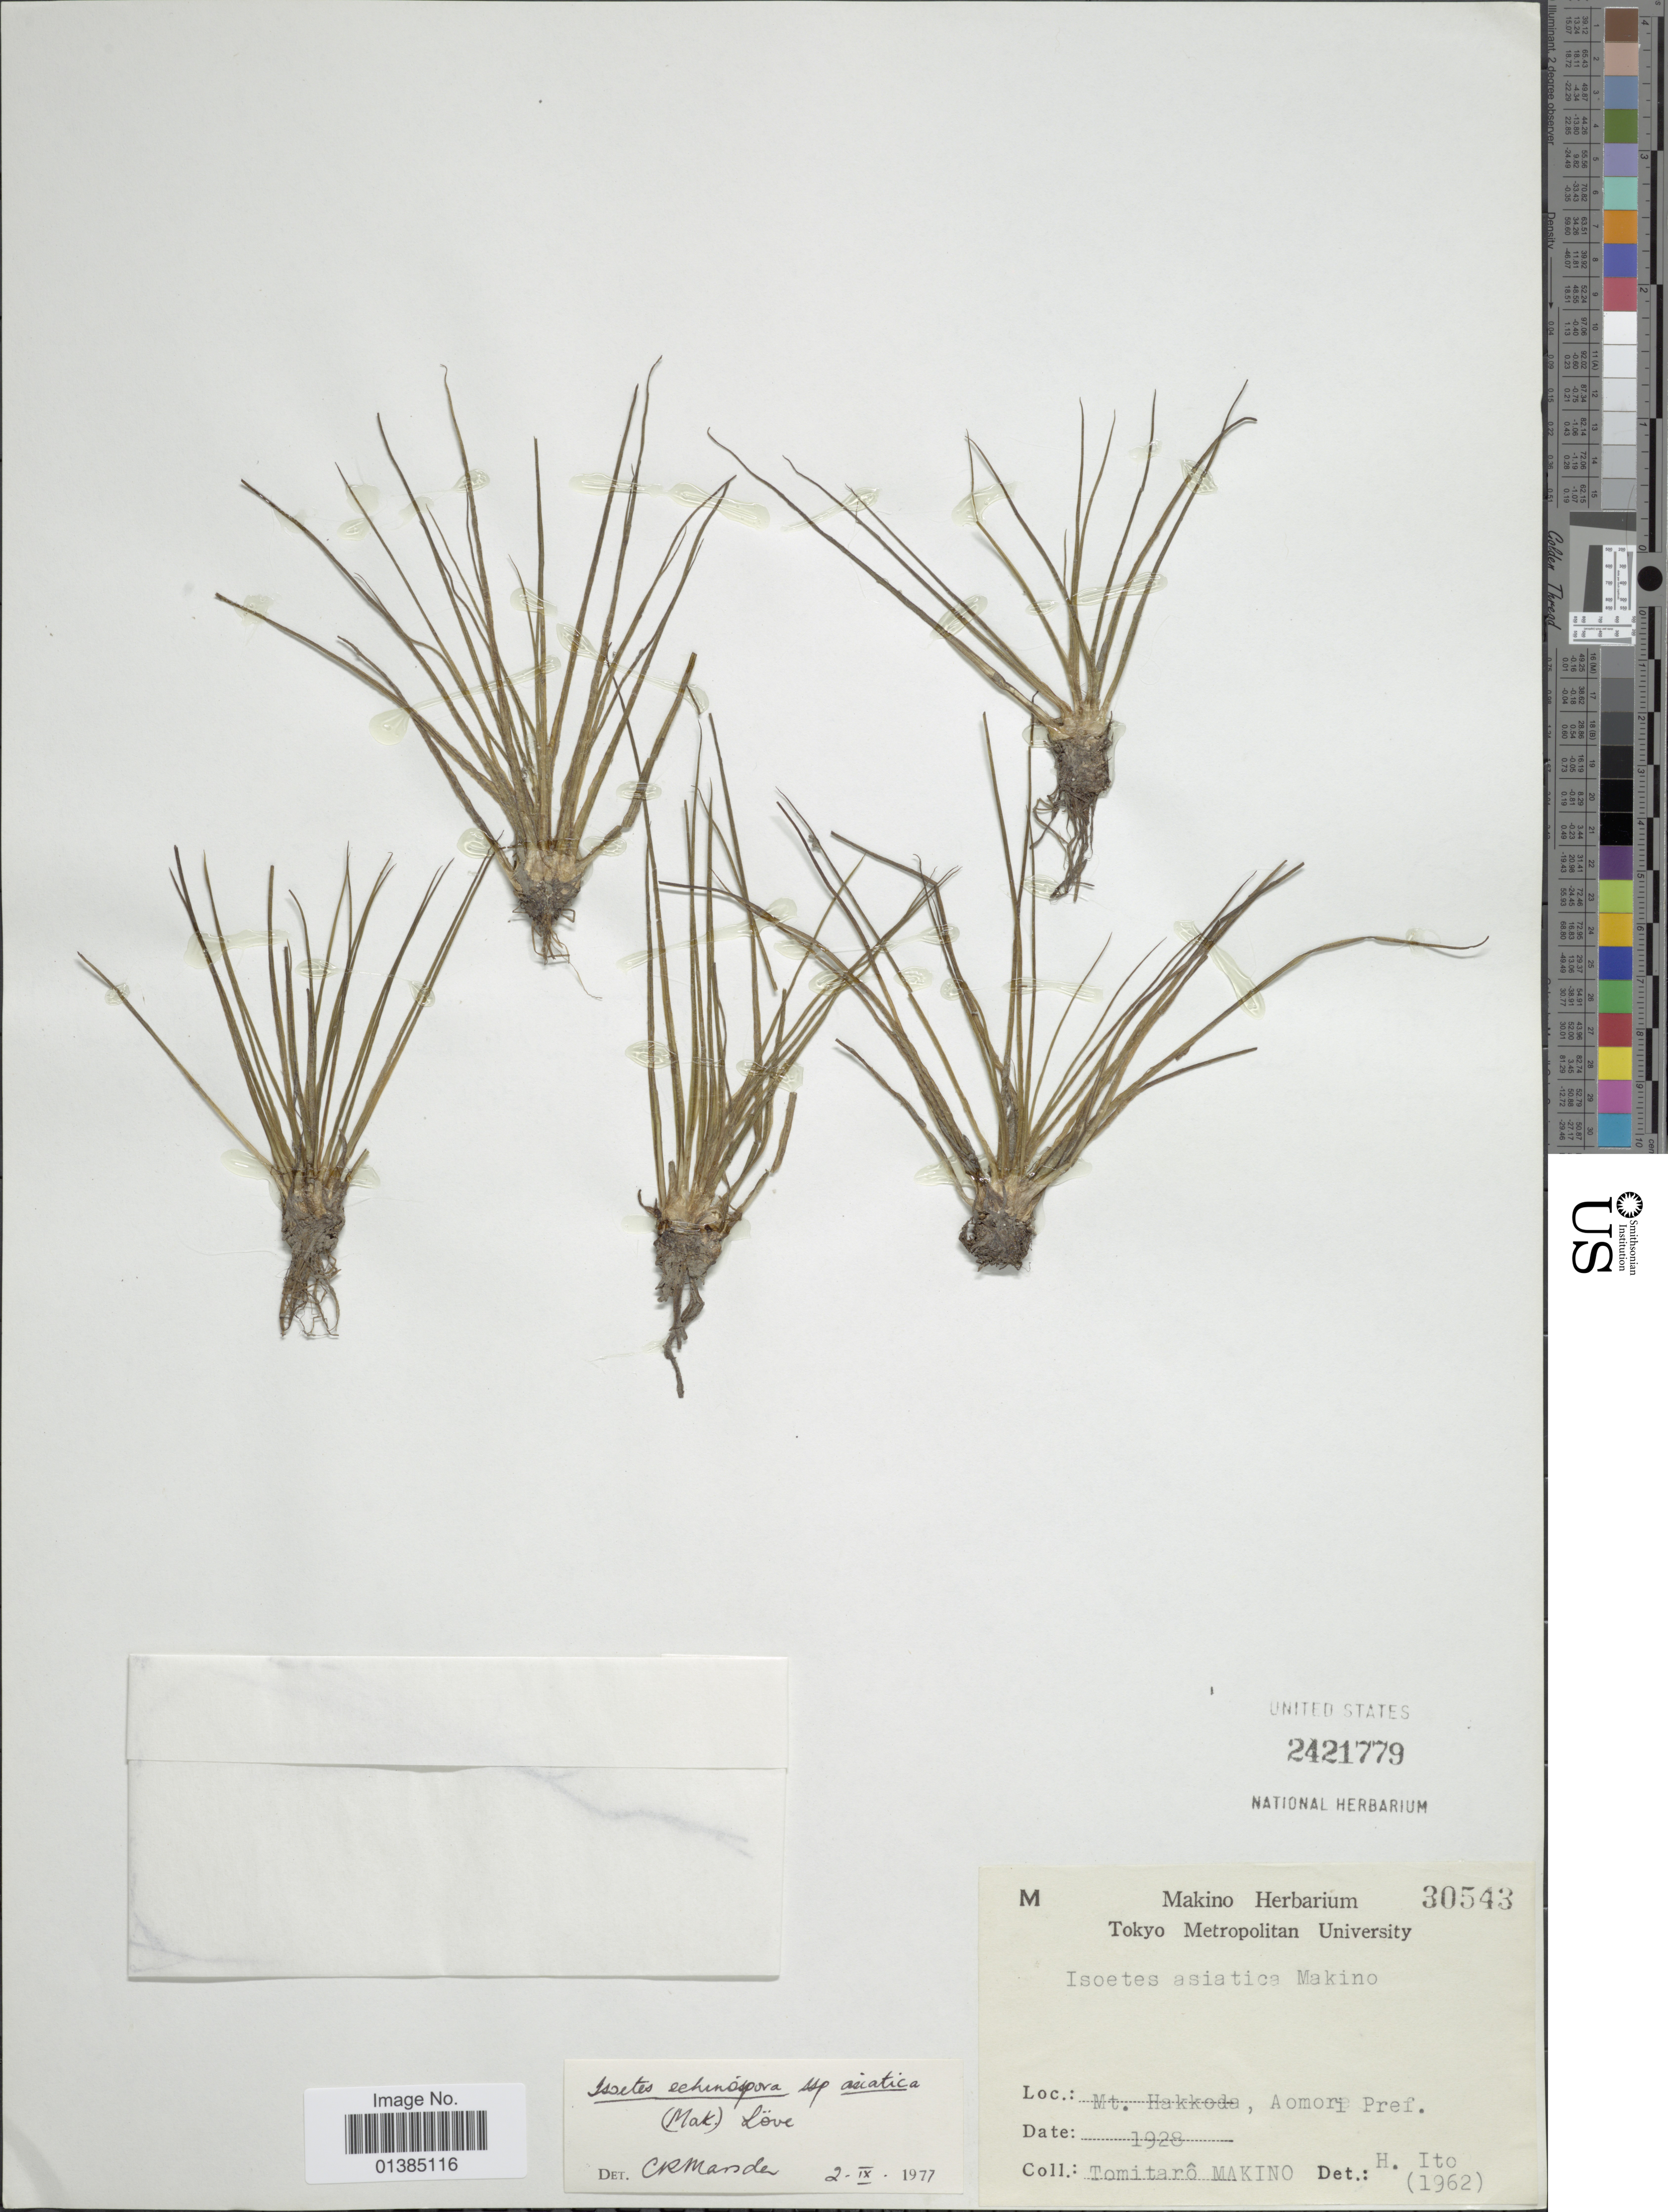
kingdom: Plantae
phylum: Tracheophyta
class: Lycopodiopsida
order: Isoetales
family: Isoetaceae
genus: Isoetes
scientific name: Isoetes echinospora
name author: Durieu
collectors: T. Makino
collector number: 30543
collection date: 1928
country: Japan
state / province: Aomori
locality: Mt. Hakkoda.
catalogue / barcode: US 2421779